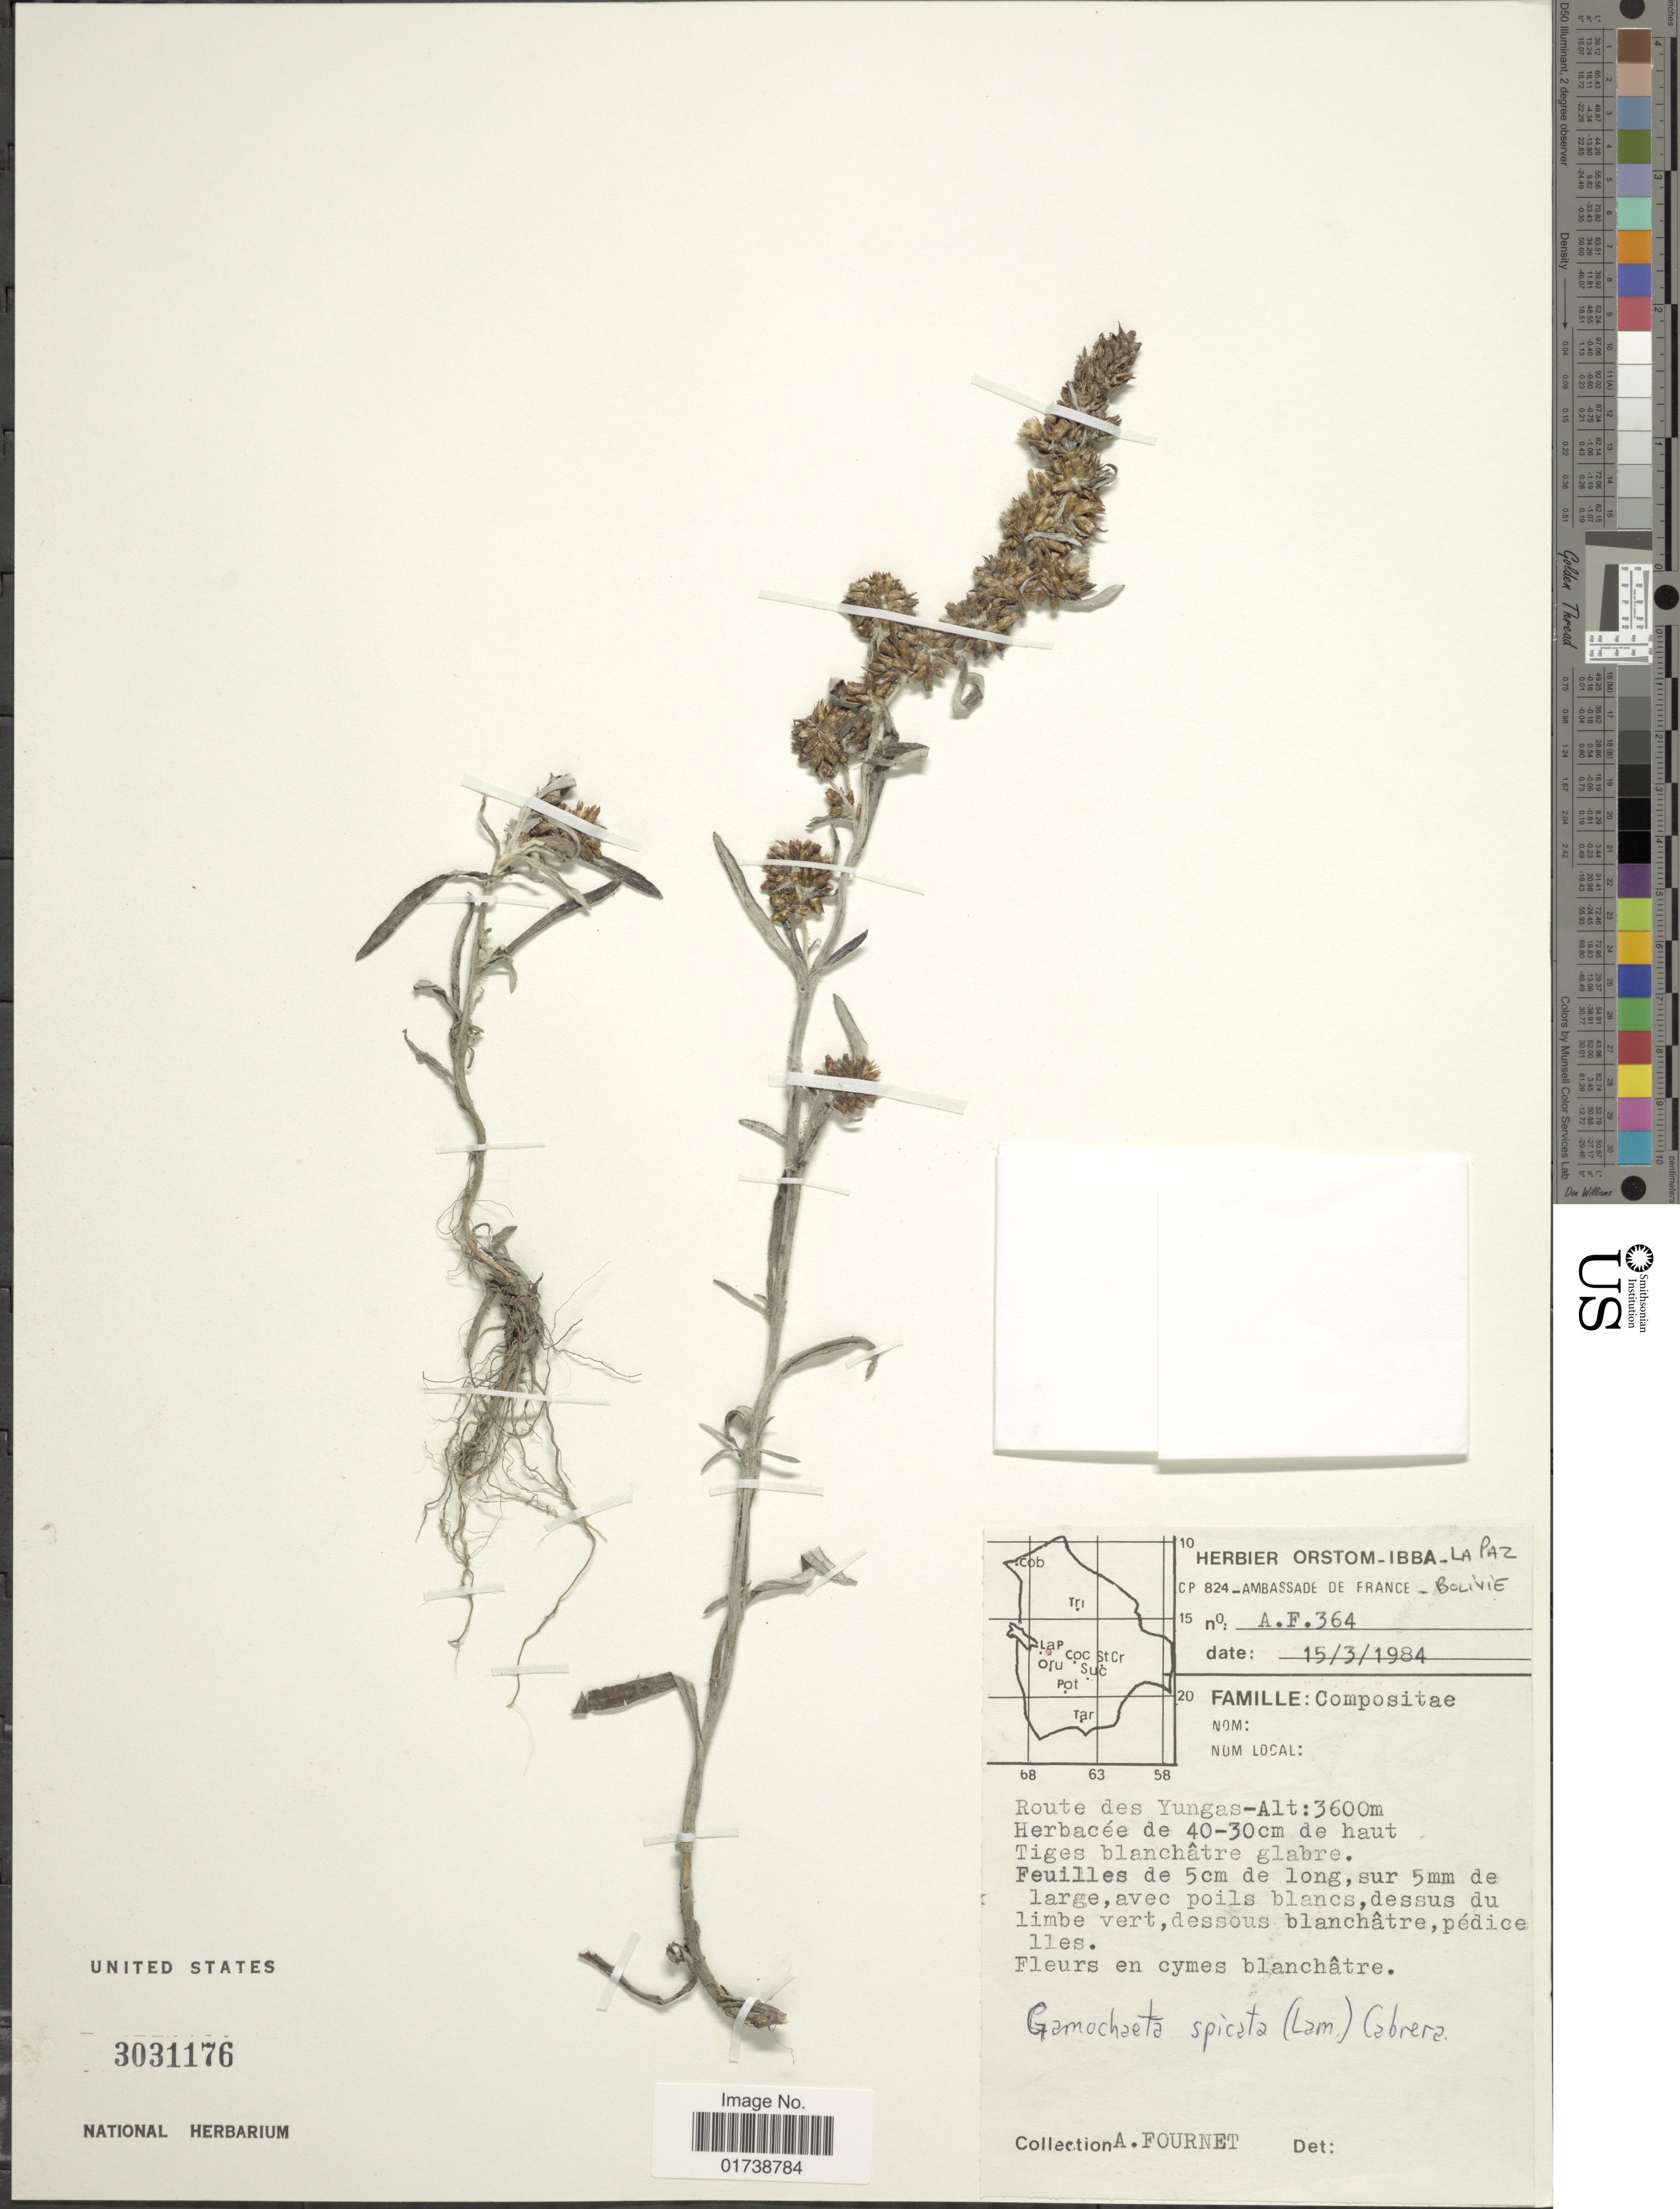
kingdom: Plantae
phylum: Tracheophyta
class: Magnoliopsida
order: Asterales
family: Asteraceae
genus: Gamochaeta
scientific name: Gamochaeta spicata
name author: (Lam.) Cabrera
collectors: A. Fournet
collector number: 364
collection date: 1984-03-15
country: Bolivia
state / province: La Paz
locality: Route des Yungas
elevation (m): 3600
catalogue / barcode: US 3031176